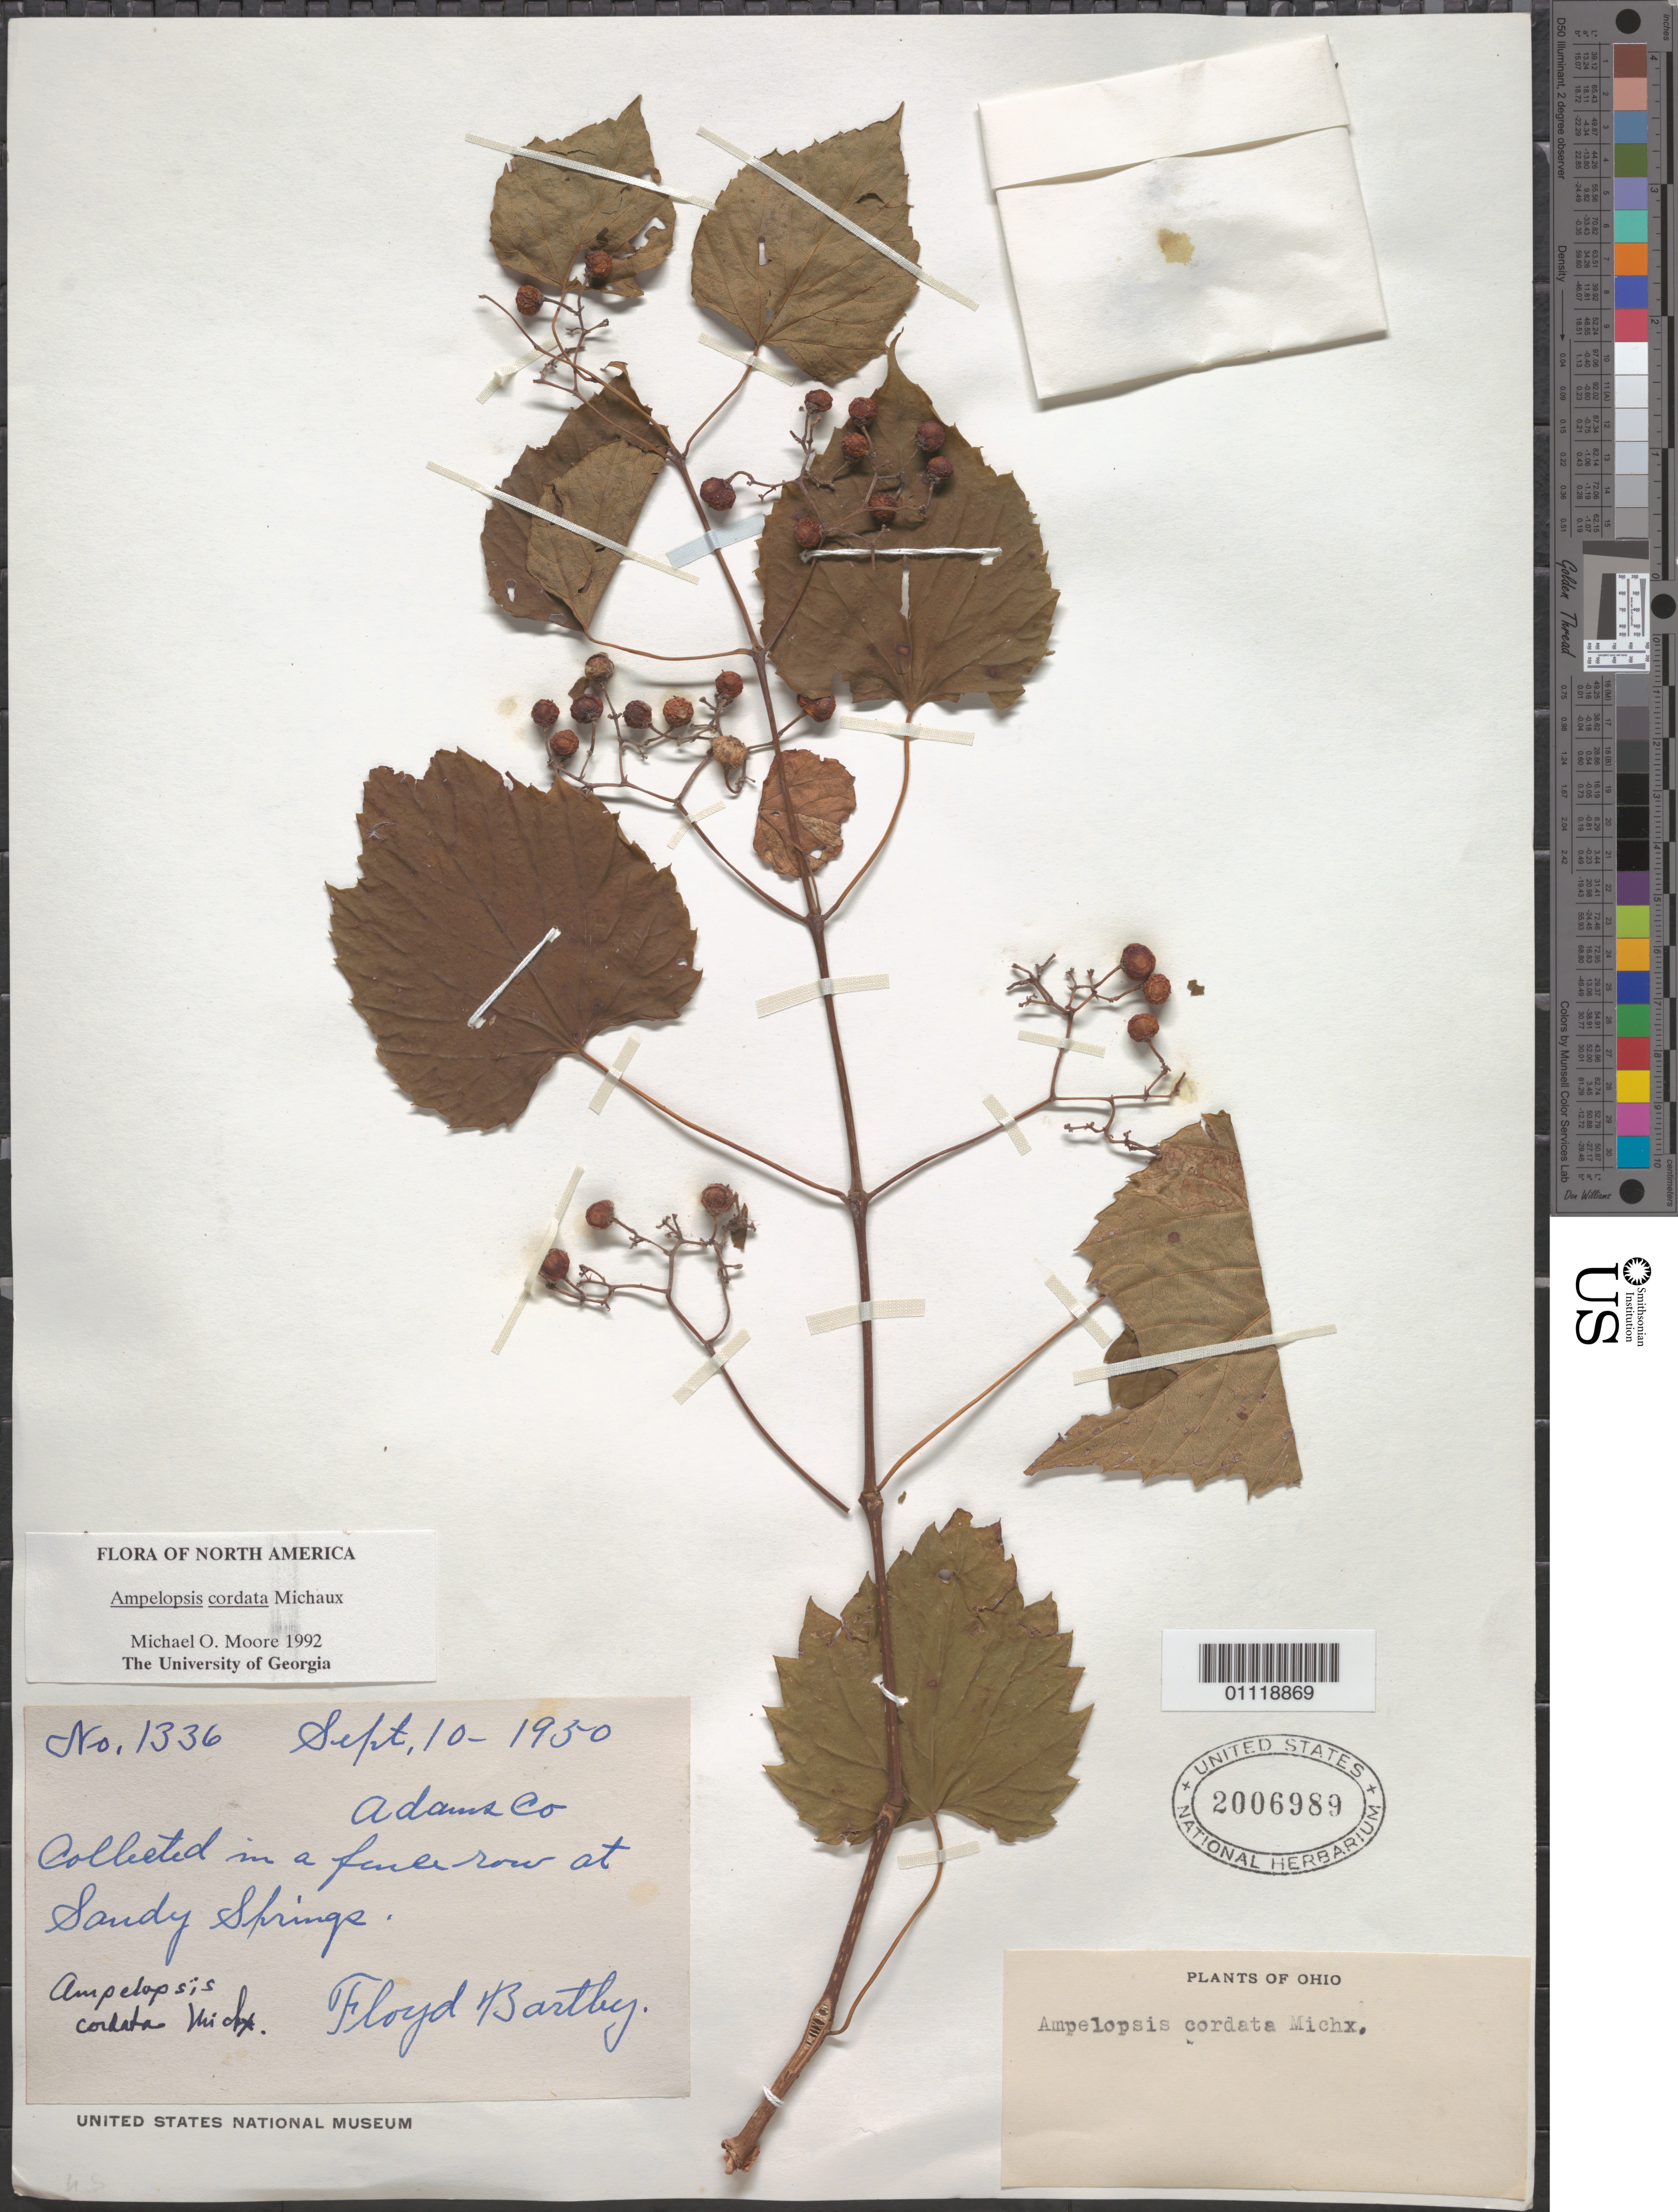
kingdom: Plantae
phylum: Tracheophyta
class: Magnoliopsida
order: Vitales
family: Vitaceae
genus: Ampelopsis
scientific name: Ampelopsis cordata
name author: Michx.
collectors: F. Bartley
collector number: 1336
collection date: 1950-09-10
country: United States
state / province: Ohio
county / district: Adams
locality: Sandy Springs.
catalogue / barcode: US 2006989